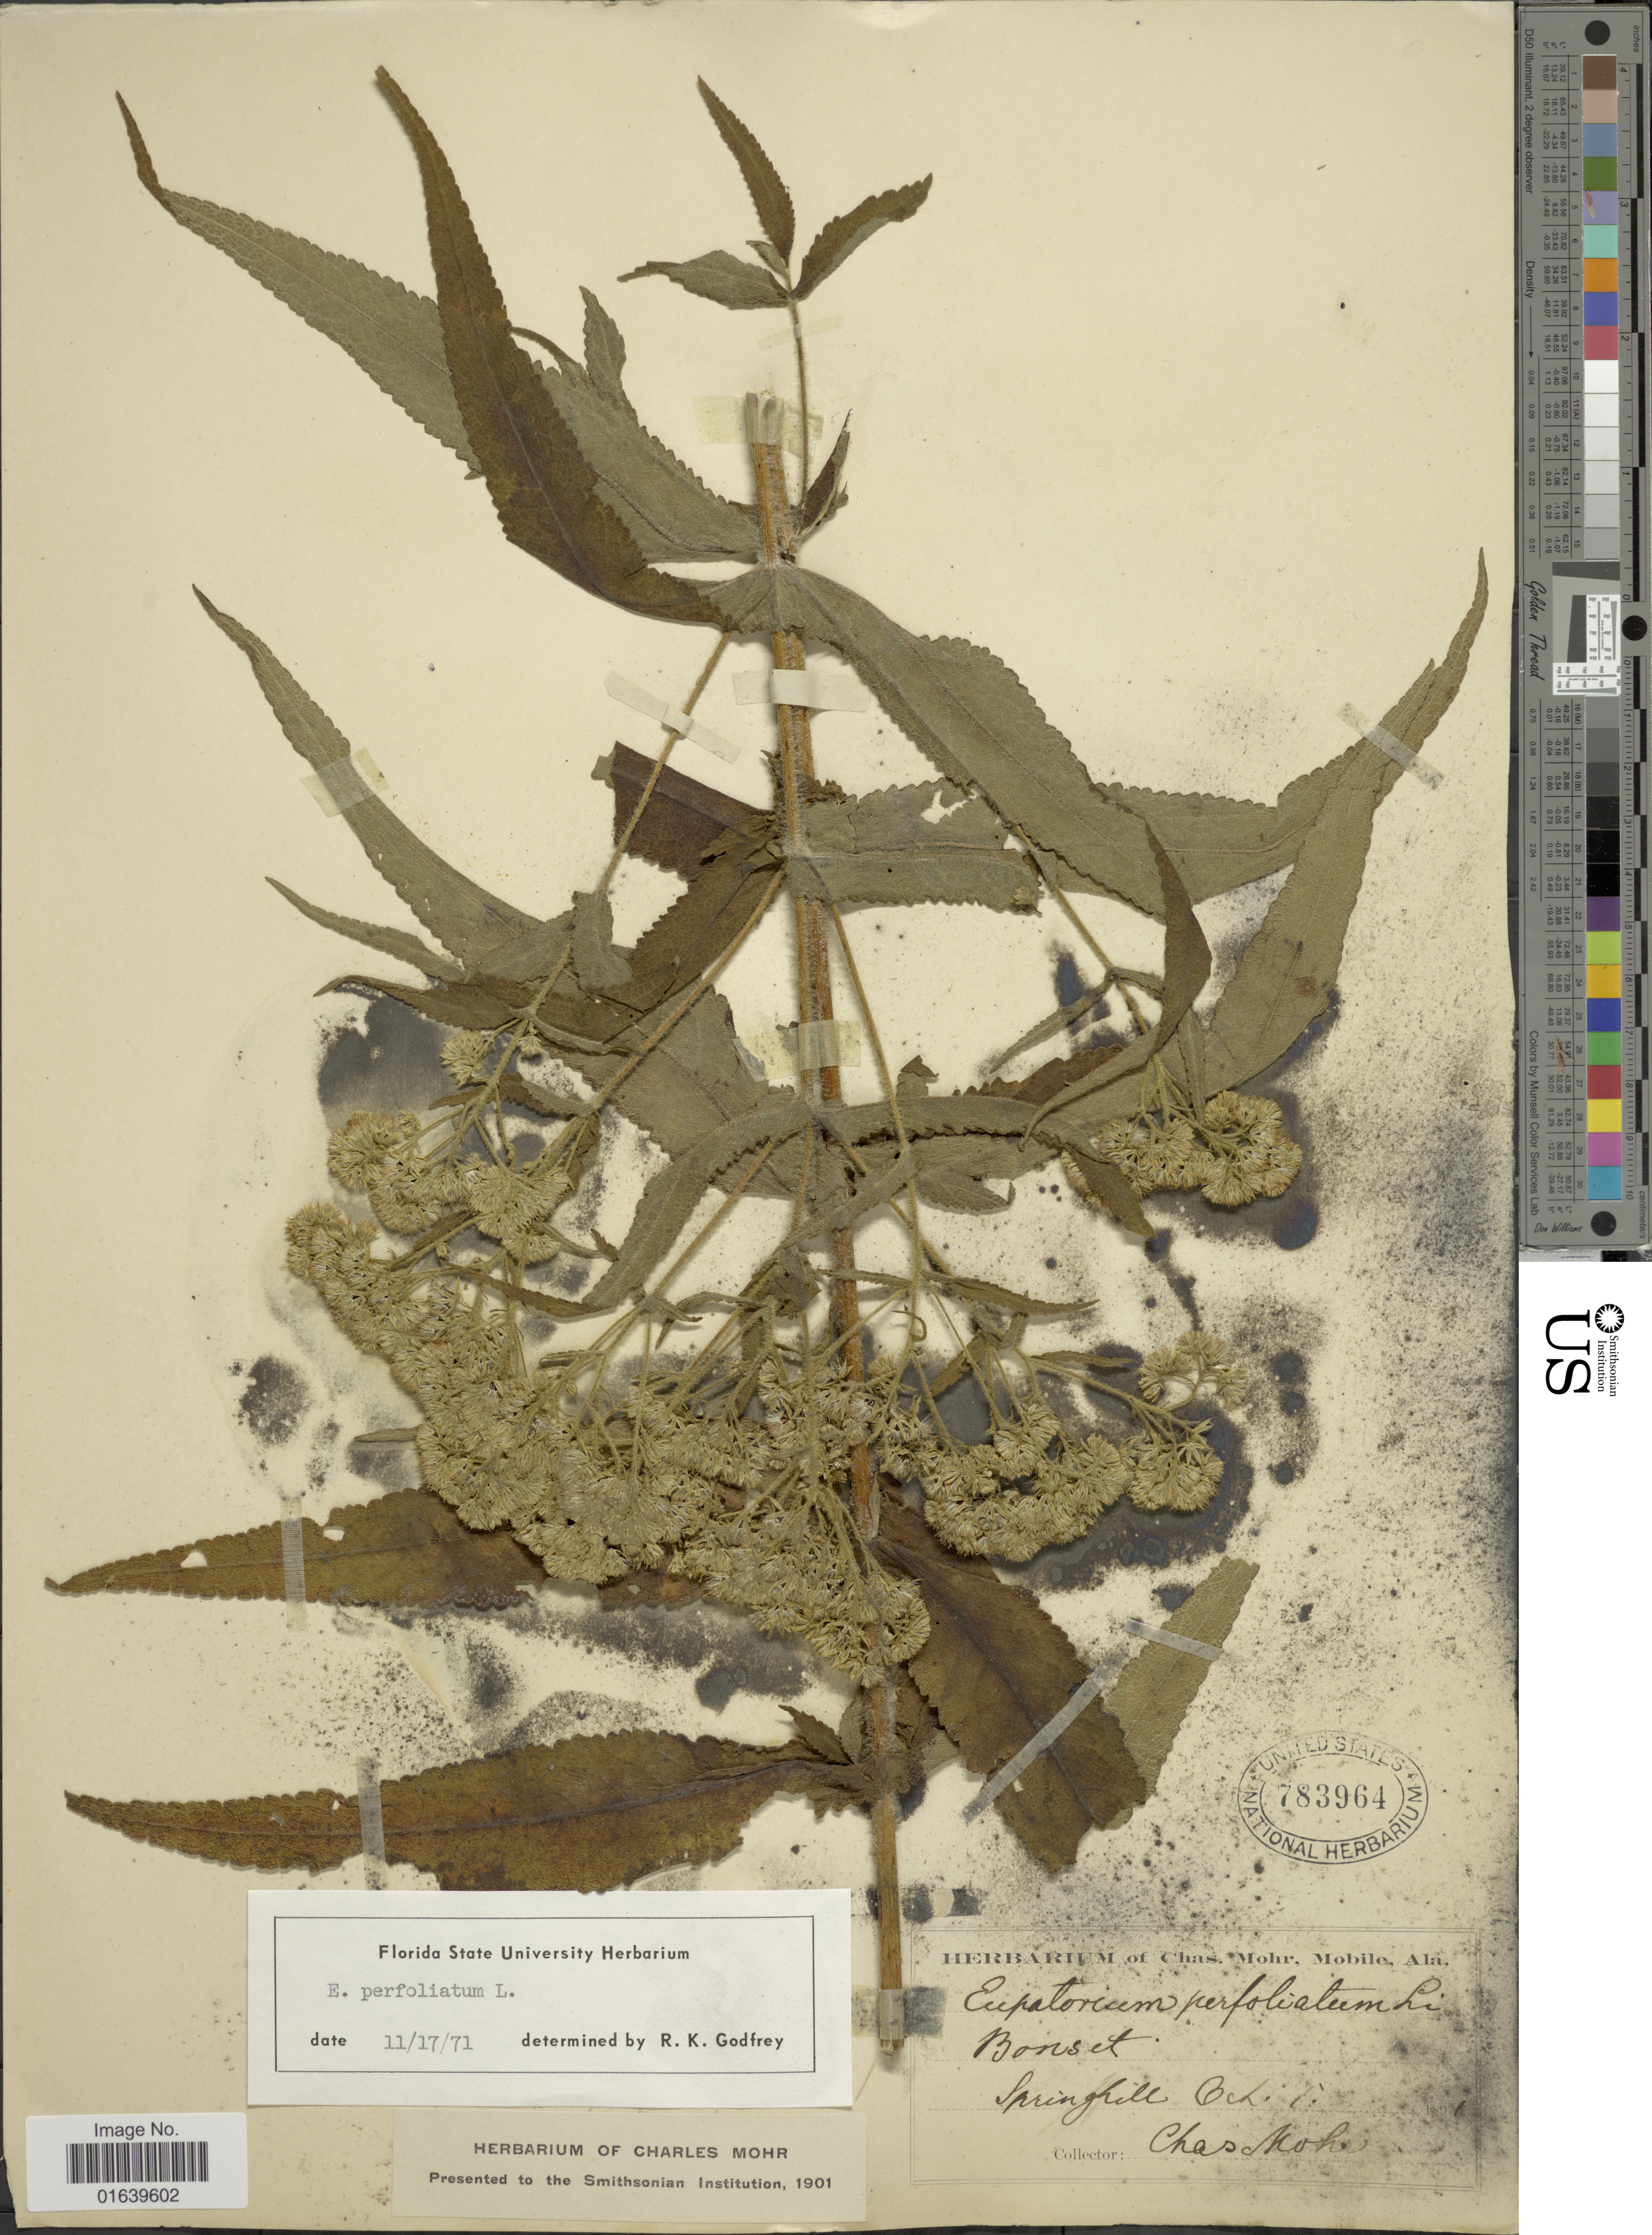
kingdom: Plantae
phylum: Tracheophyta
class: Magnoliopsida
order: Asterales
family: Asteraceae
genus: Eupatorium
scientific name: Eupatorium perfoliatum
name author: L.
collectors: Mohr, C. T. (herbarium)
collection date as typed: Transcribed d/m/y: /10/69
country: United States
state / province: Alabama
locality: Springhill.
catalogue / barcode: US 783964